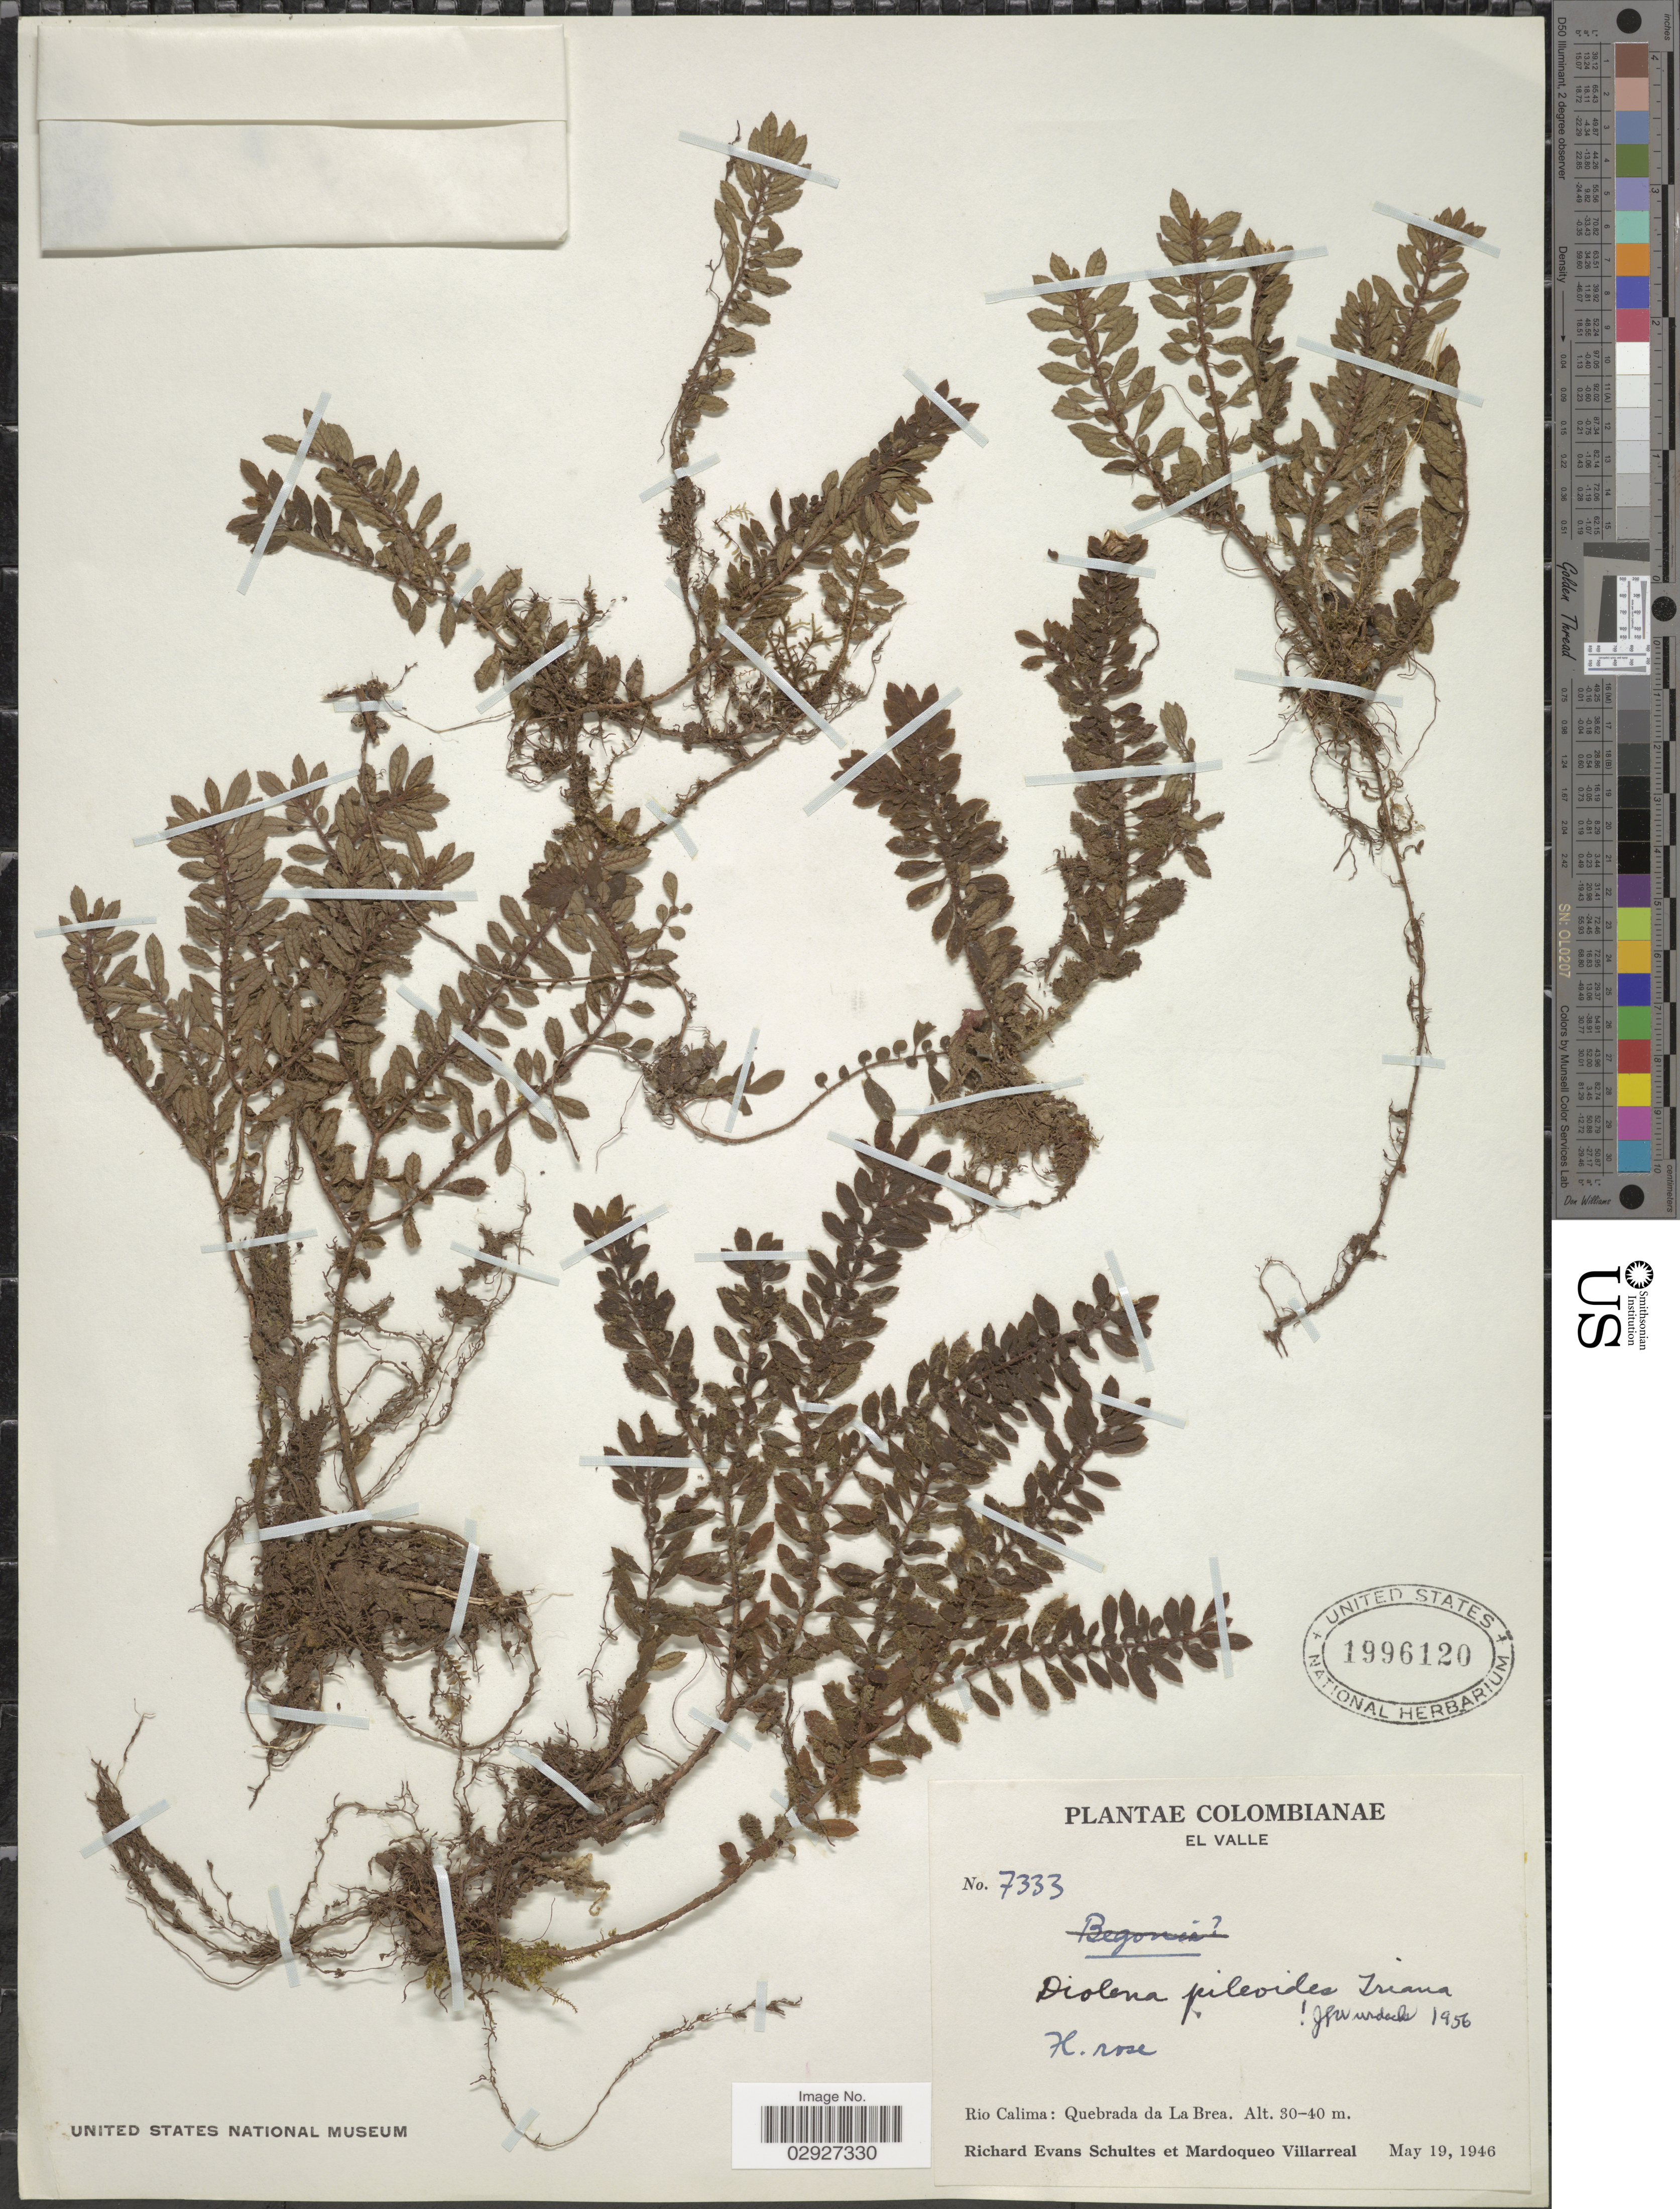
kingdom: Plantae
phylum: Tracheophyta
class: Magnoliopsida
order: Myrtales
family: Melastomataceae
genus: Triolena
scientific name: Triolena pileoides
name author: (Triana) Wurdack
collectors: R. E. Schultes & M. Villarreal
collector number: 7333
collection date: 1946-05-19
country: Colombia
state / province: Valle del Cauca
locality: El Valle, Rio Calima: Quebrada da La Brea.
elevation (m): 30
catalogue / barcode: US 1996120